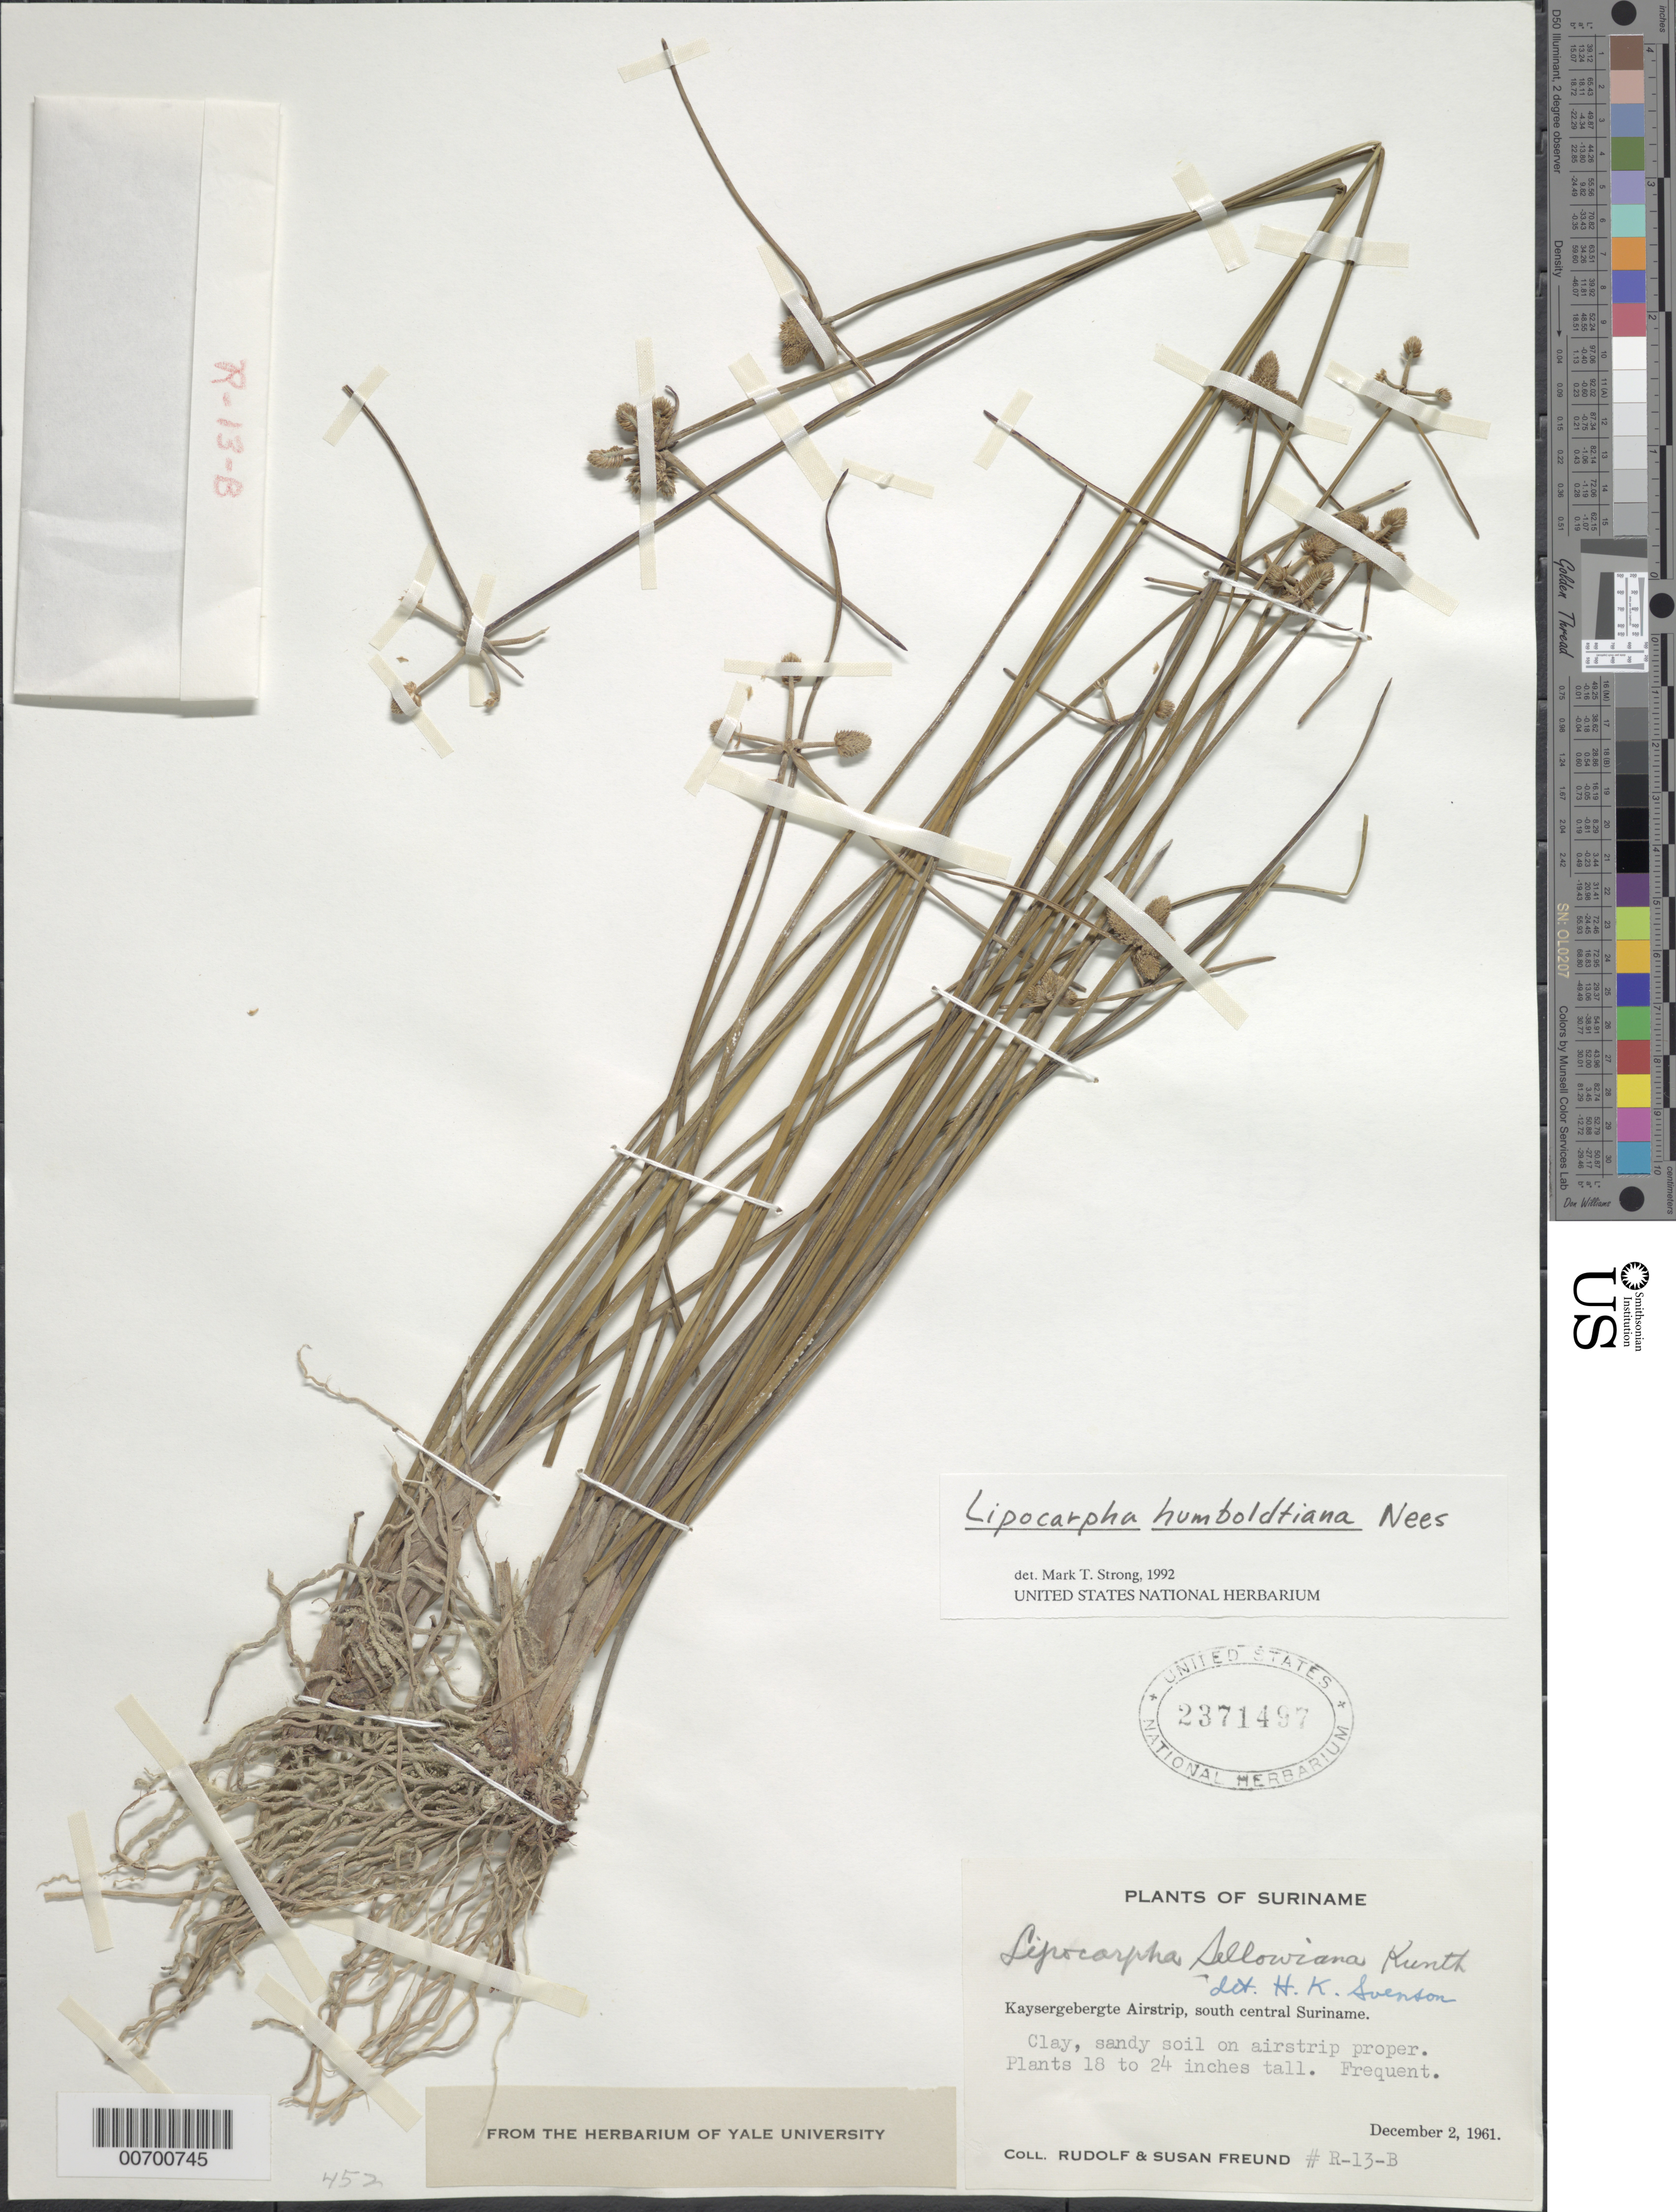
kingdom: Plantae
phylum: Tracheophyta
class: Liliopsida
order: Poales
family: Cyperaceae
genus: Cyperus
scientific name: Cyperus sellowianus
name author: (Kunth) T. Koyama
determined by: Strong, M. T., (US), Smithsonian Institution - National Museum of Natural History (UNITED STATES)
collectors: R. Freund & S. Freund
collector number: R 13 B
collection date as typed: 2-Dec-61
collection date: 1961-12-02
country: Suriname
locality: Kaysergebergte Airstrip, south central Suriname, 45 km above confl. with Lucie R.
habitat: Clay sandy soil on airstrip proper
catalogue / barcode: US 2371497